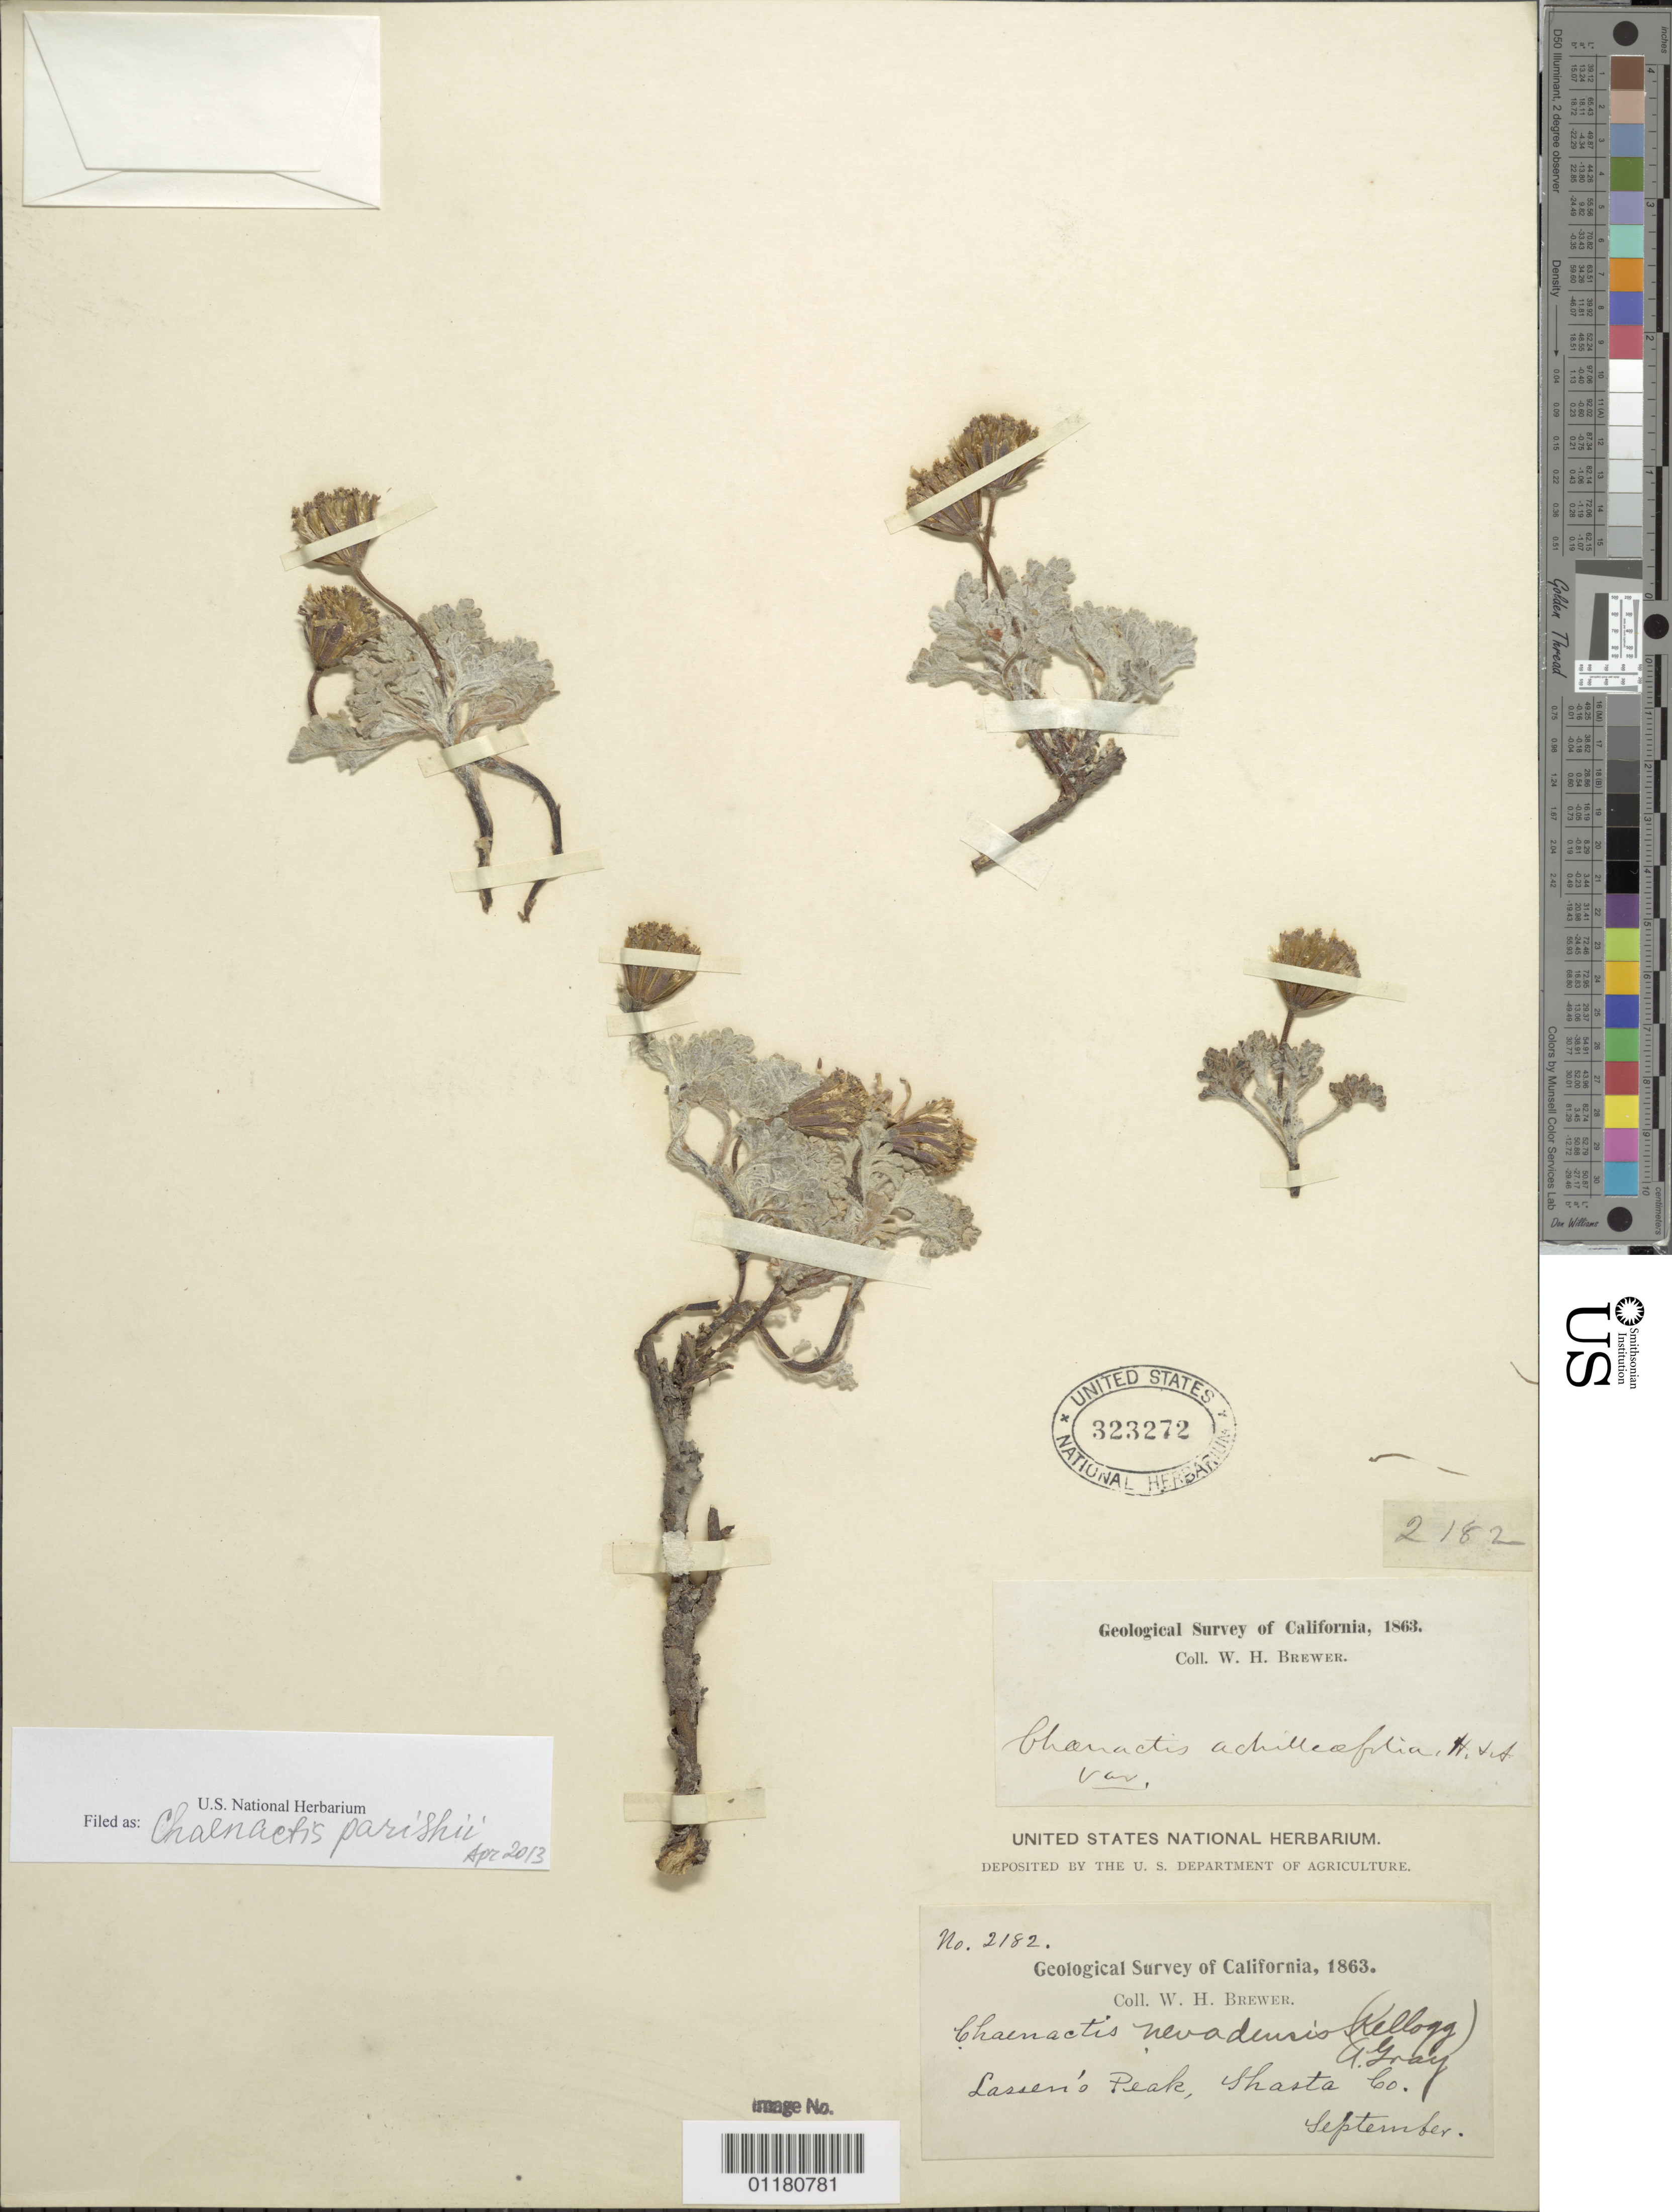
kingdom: Plantae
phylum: Tracheophyta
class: Magnoliopsida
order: Asterales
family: Asteraceae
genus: Chaenactis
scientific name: Chaenactis parishii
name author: A. Gray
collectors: W. H. Brewer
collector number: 2182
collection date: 1863-09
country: United States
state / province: California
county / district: Shasta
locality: Lassen's Peak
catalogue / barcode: US 323272